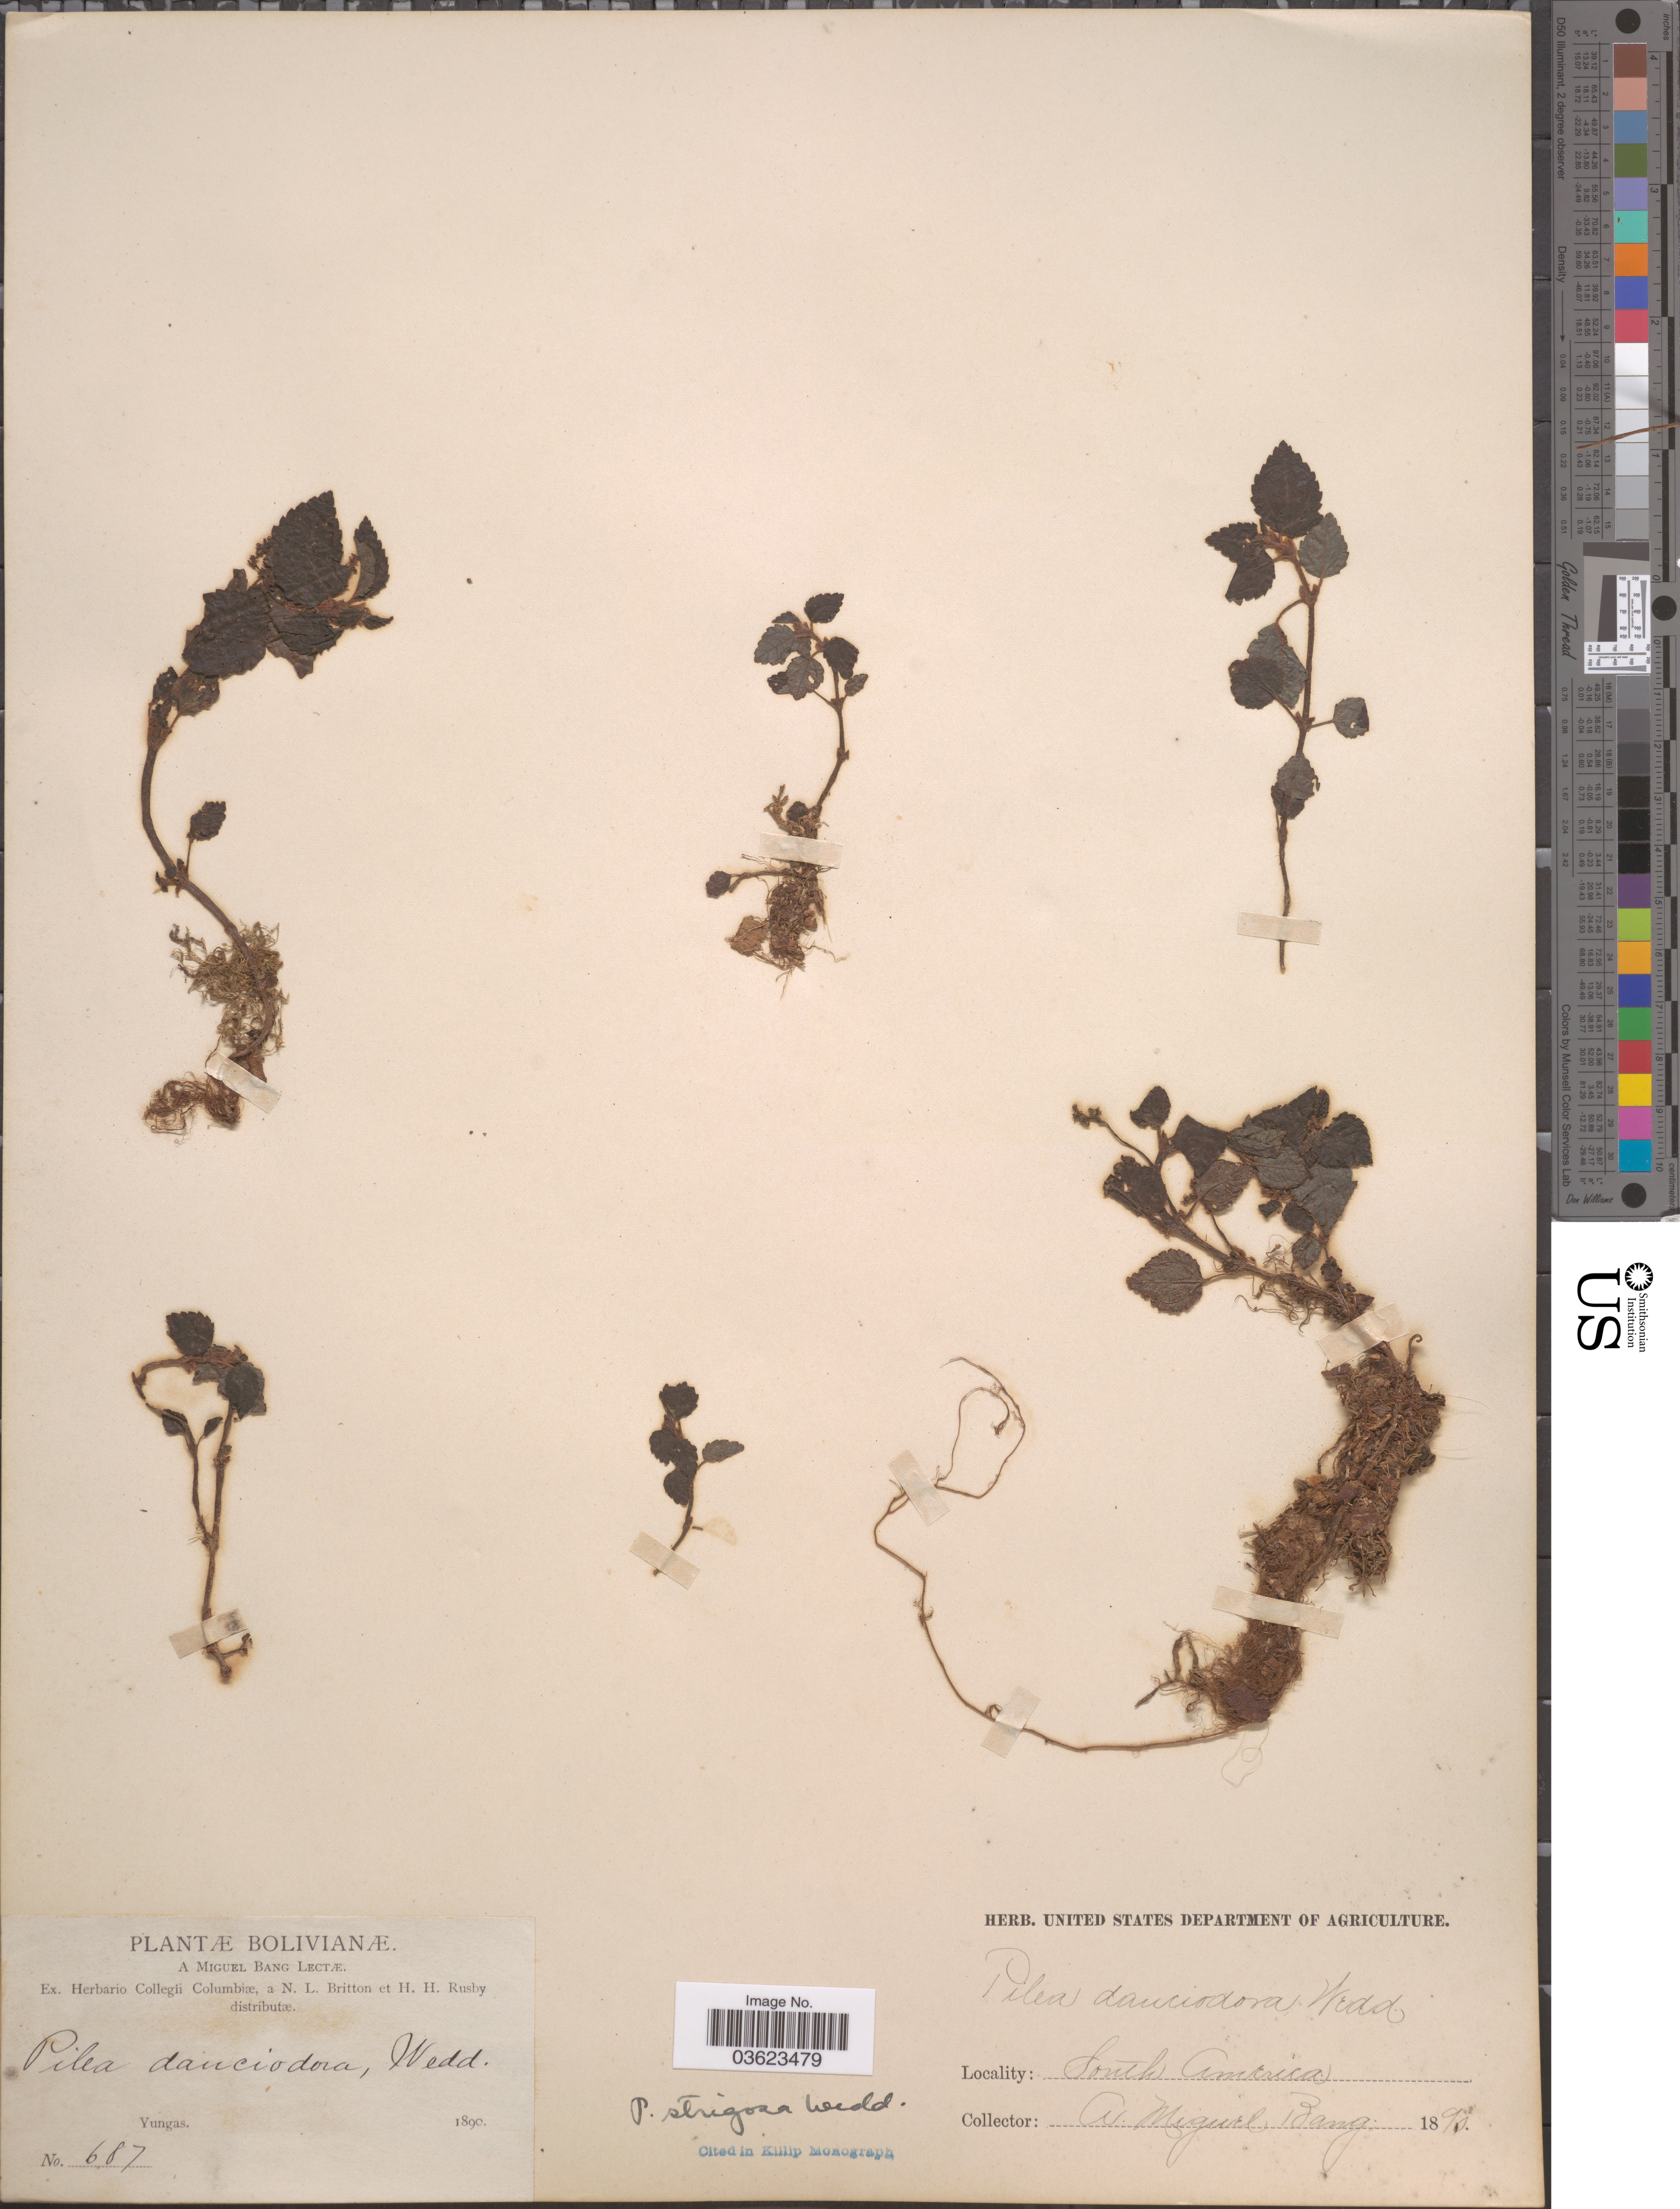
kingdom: Plantae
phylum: Tracheophyta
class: Magnoliopsida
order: Rosales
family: Urticaceae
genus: Pilea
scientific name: Pilea strigosa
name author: Wedd.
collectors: M. Bang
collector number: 687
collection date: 1890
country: Bolivia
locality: Yungas.